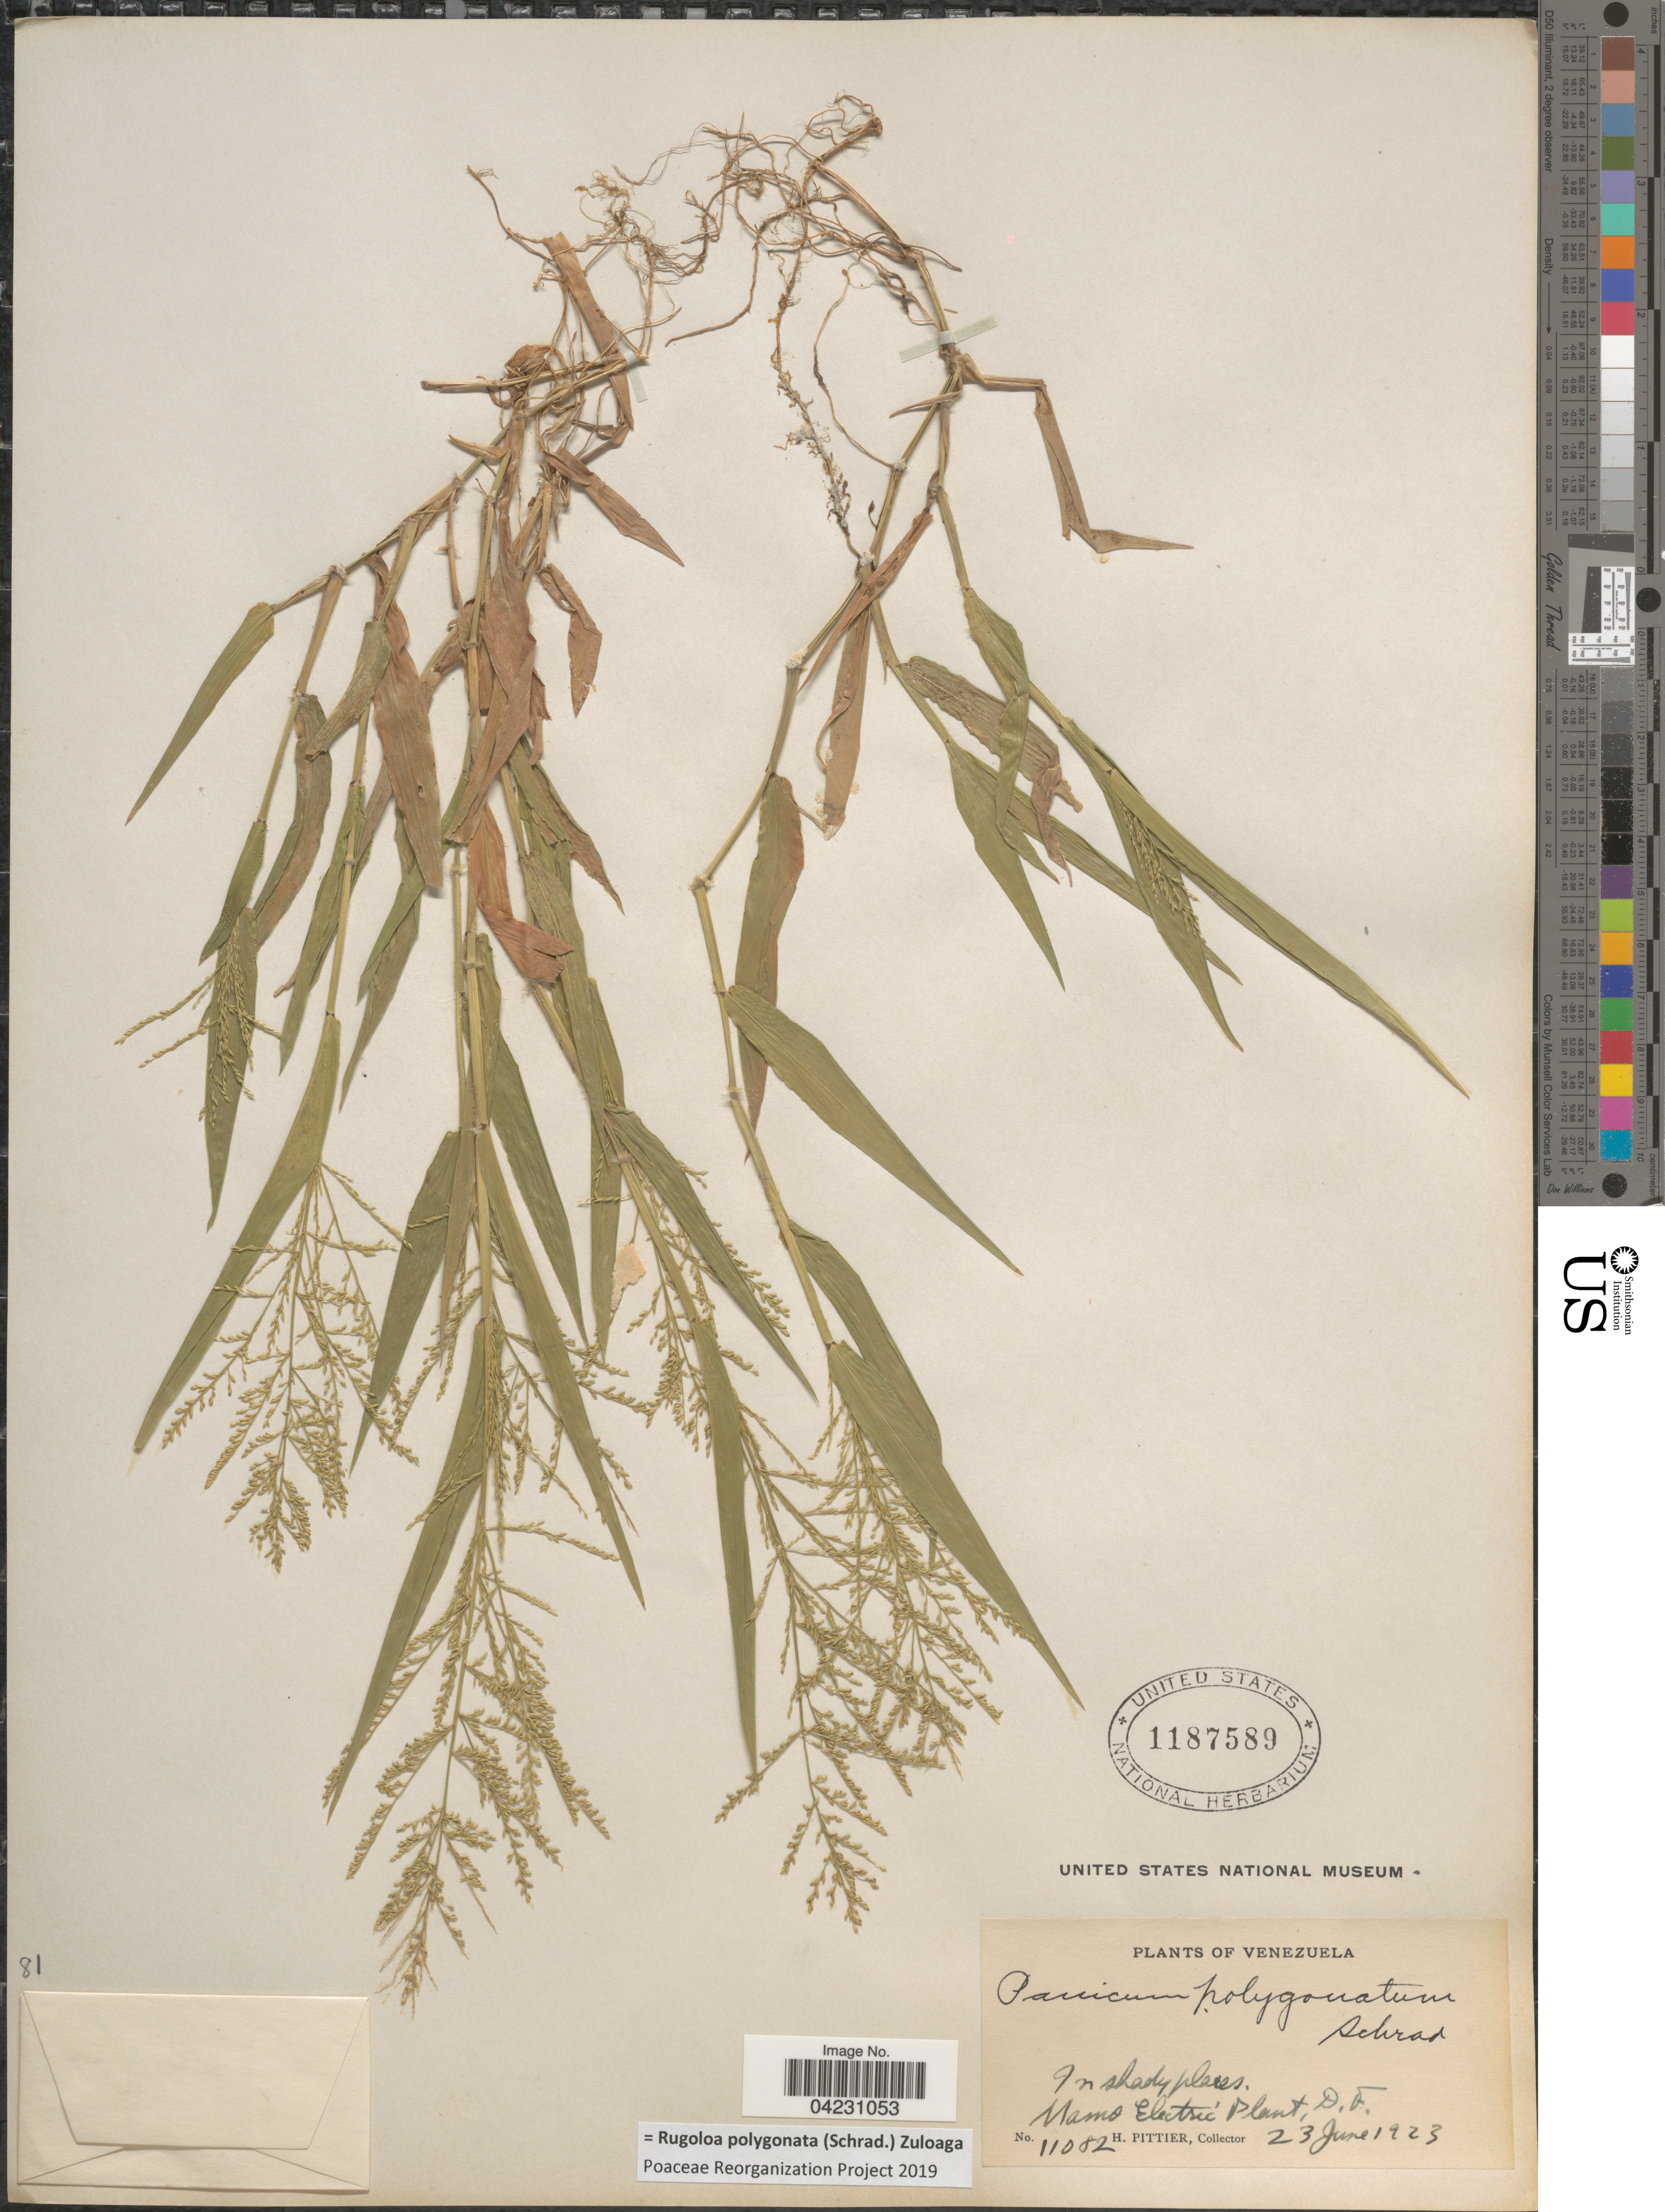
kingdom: Plantae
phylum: Tracheophyta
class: Liliopsida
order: Poales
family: Poaceae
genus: Rugoloa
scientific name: Rugoloa polygonata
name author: (Schrad.) Zuloaga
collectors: H. F. Pittier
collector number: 11082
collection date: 1923-06-23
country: Venezuela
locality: In shady places. Namo Electric Plant, D. F.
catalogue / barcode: US 1187589